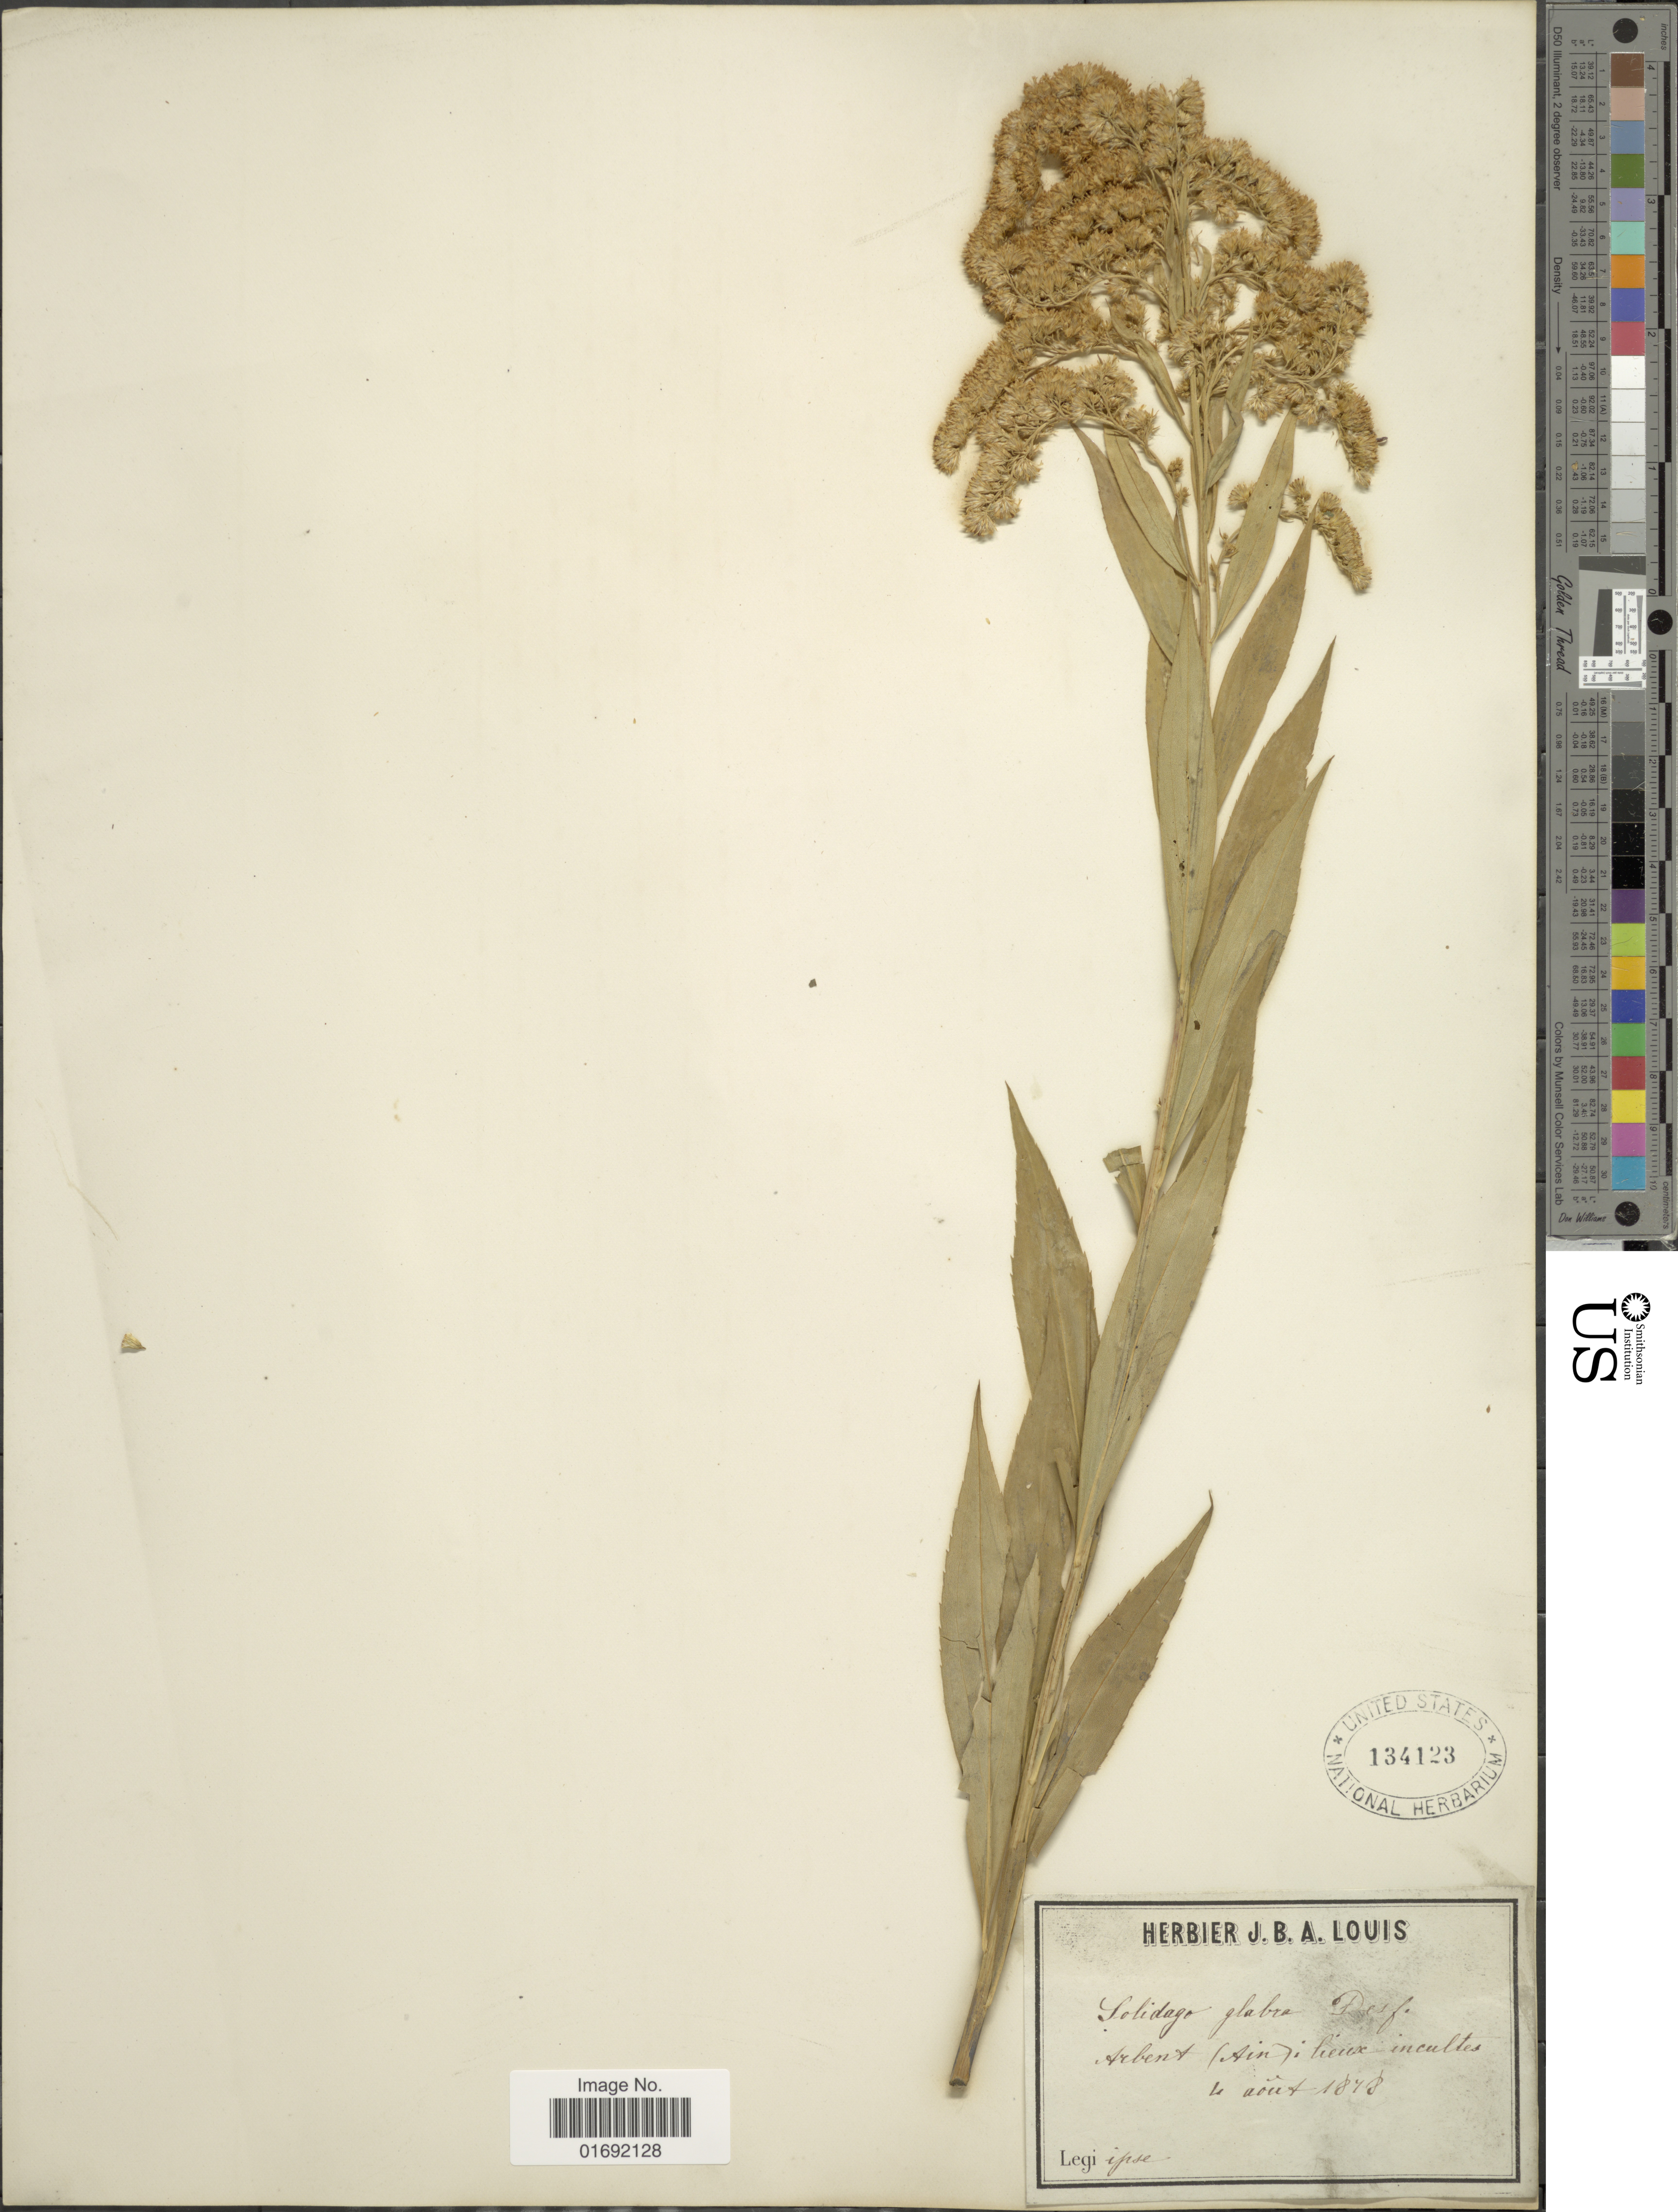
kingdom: Plantae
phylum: Tracheophyta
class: Magnoliopsida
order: Asterales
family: Asteraceae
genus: Solidago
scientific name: Solidago gigantea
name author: Aiton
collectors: -. Ipse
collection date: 1878-08-04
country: France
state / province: Auvergne-Rhône-Alpes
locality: Arbent (Ain)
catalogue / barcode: US 134123